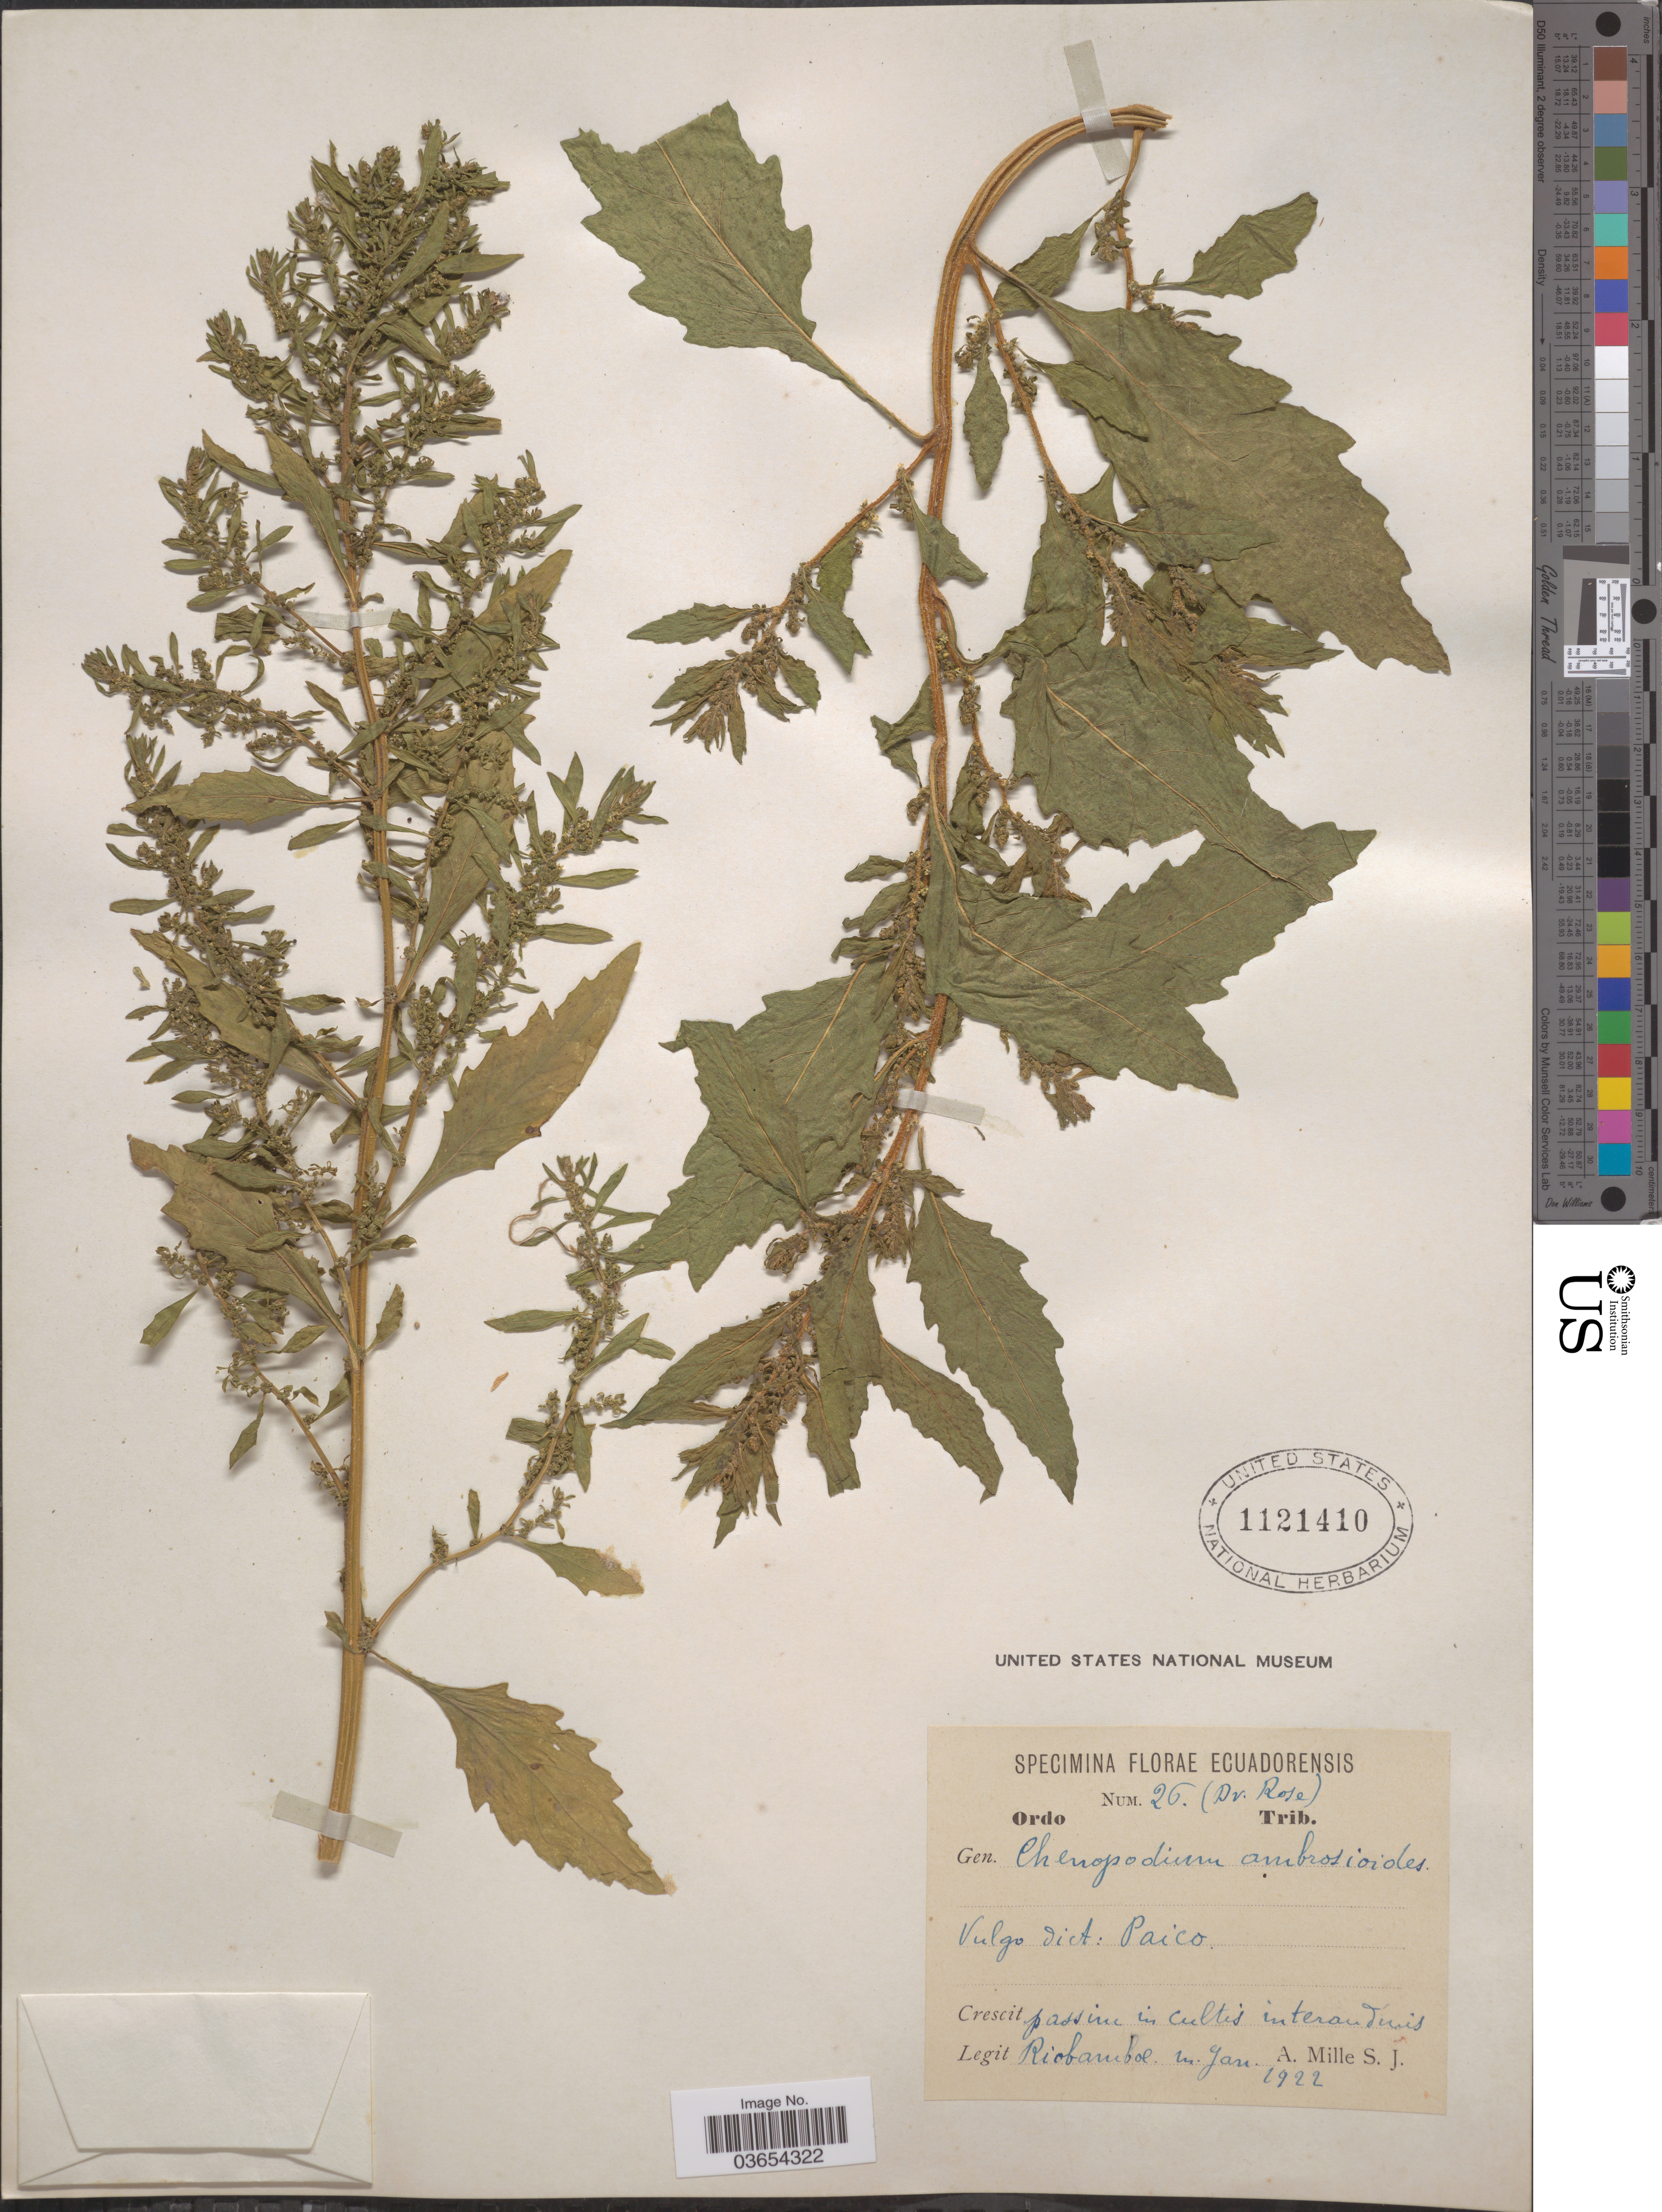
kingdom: Plantae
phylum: Tracheophyta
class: Magnoliopsida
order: Caryophyllales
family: Amaranthaceae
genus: Chenopodium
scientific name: Chenopodium ambrosioides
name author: L.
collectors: A. Mille S.J.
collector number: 26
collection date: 1922-01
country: Ecuador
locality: Riobambae.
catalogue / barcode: US 1121410